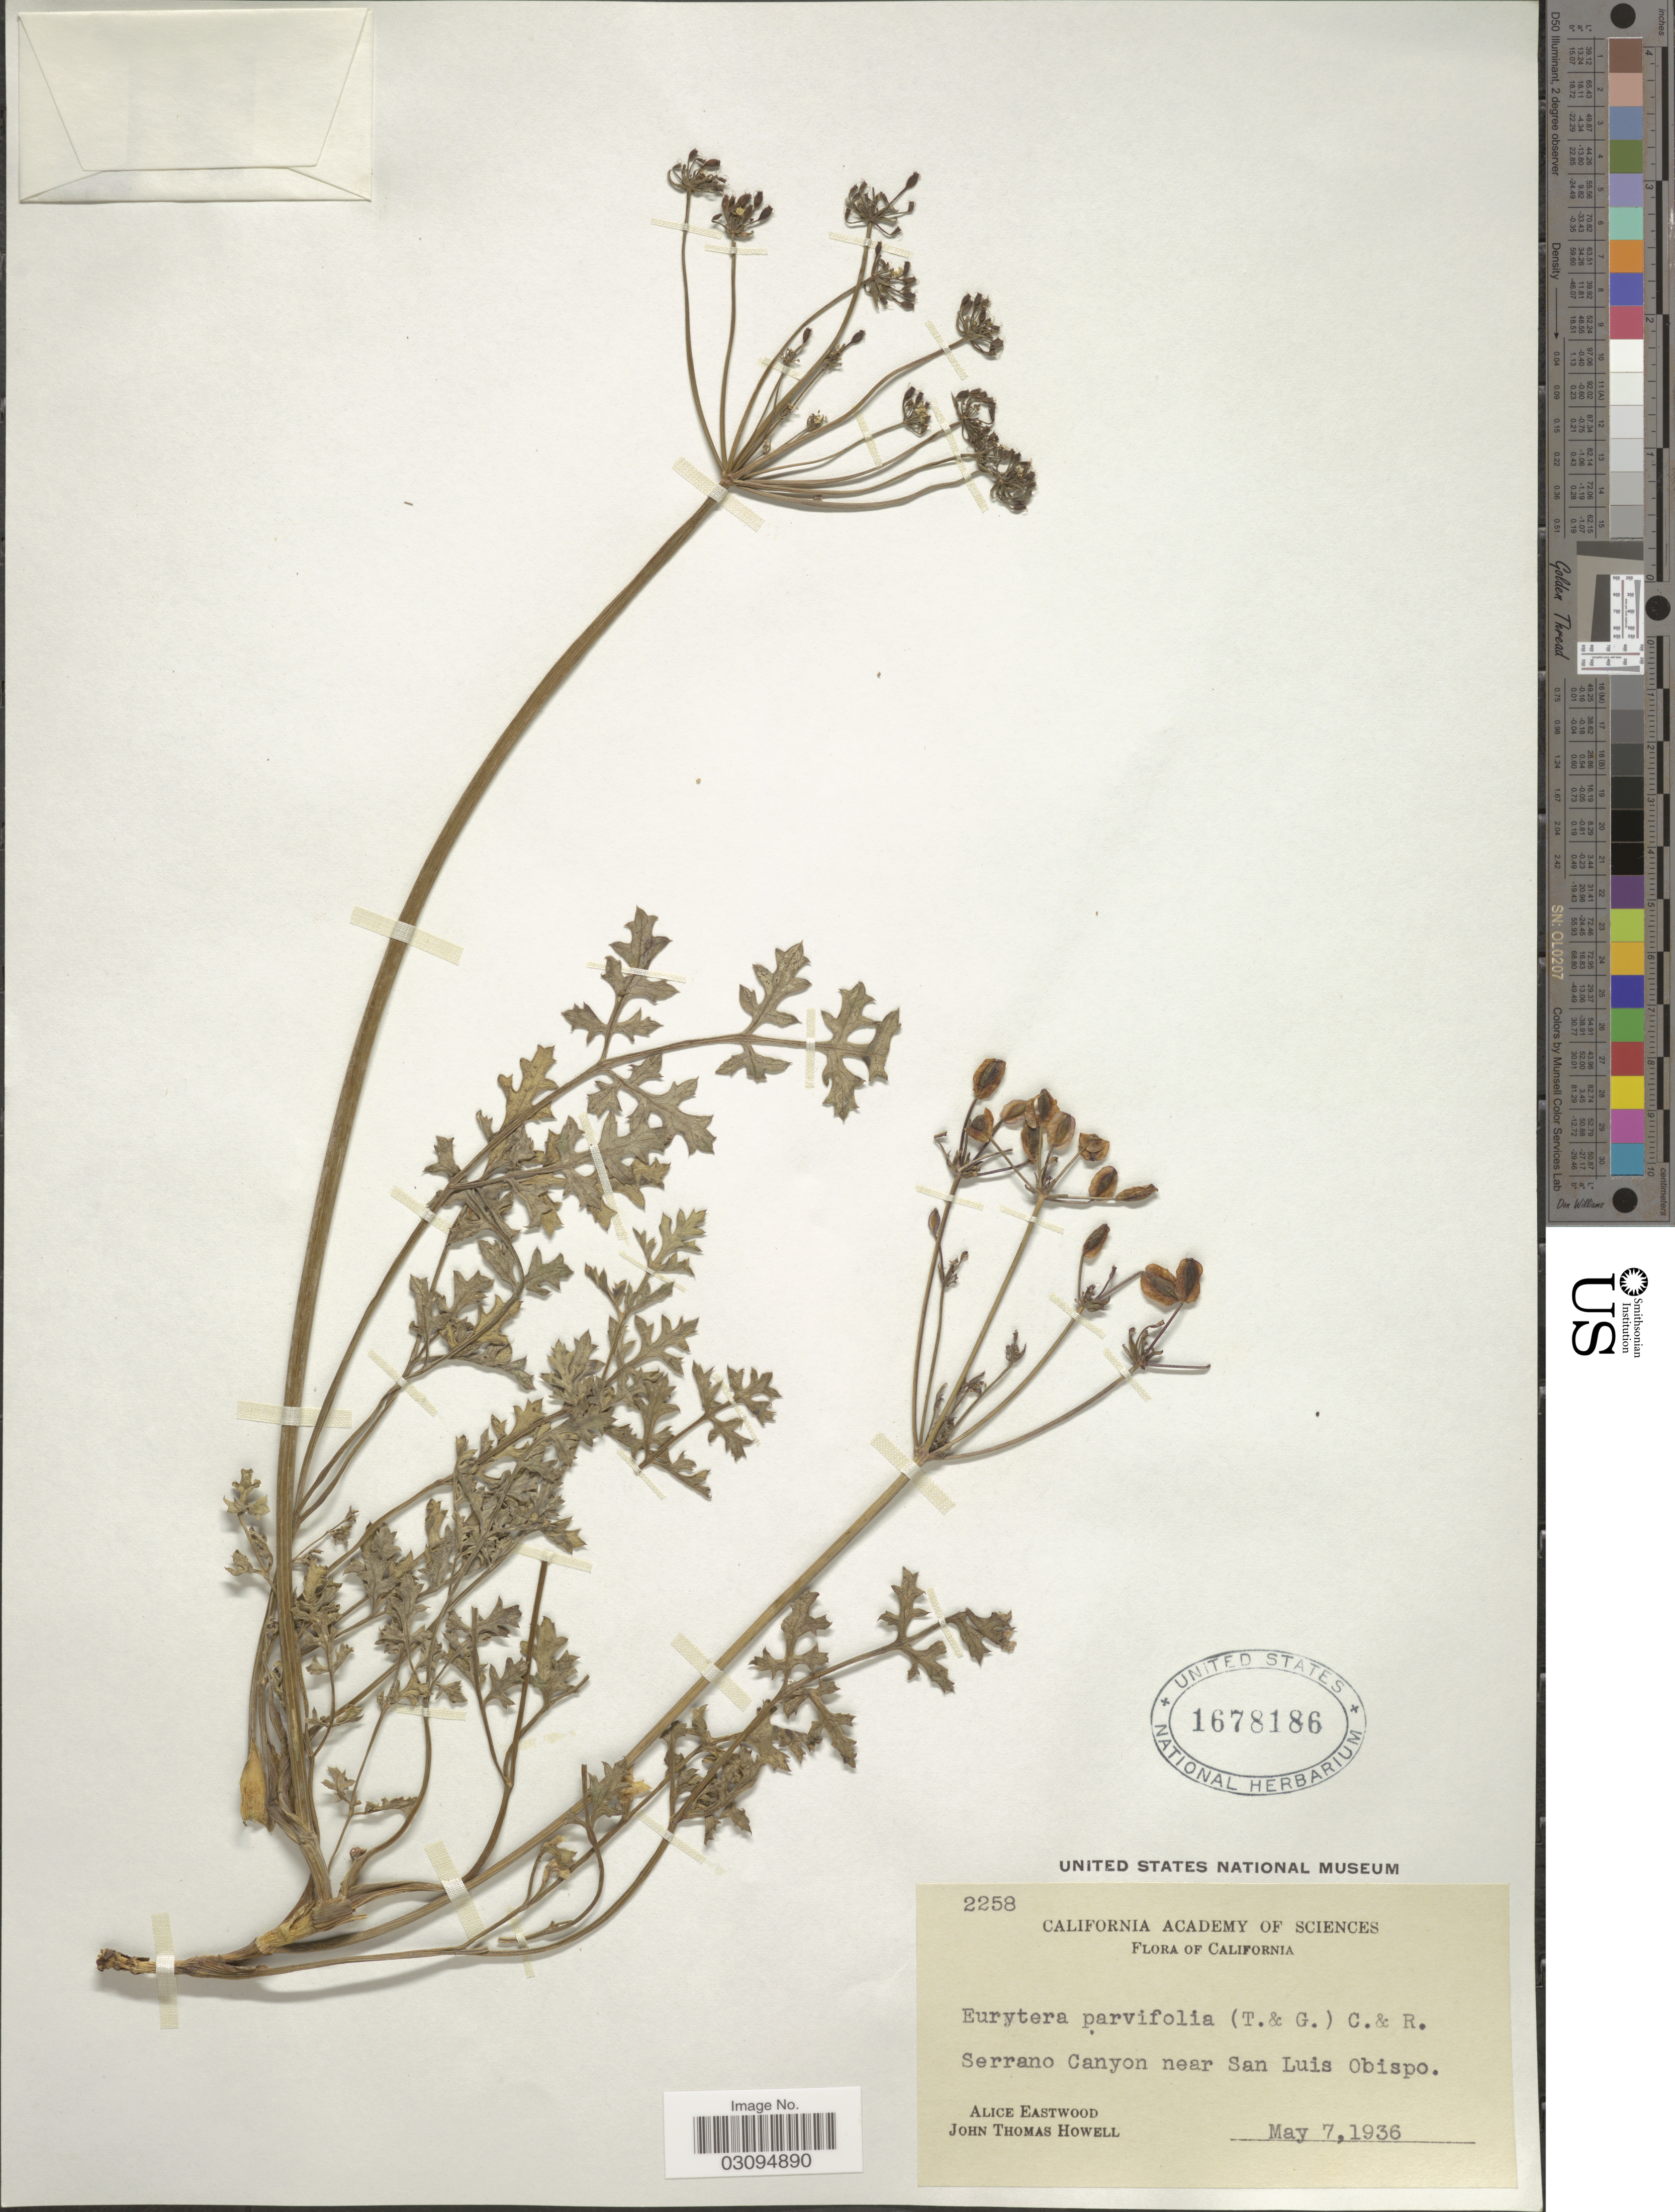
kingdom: Plantae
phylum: Tracheophyta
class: Magnoliopsida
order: Apiales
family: Apiaceae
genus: Lomatium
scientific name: Lomatium parvifolium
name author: (Hook. & Arn.) Jeps.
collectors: A. Eastwood & J. T. Howell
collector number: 2258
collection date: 1936-05-07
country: United States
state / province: California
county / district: San Luis Obispo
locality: Serrano Canyon near San Luis Obispo.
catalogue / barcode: US 1678186